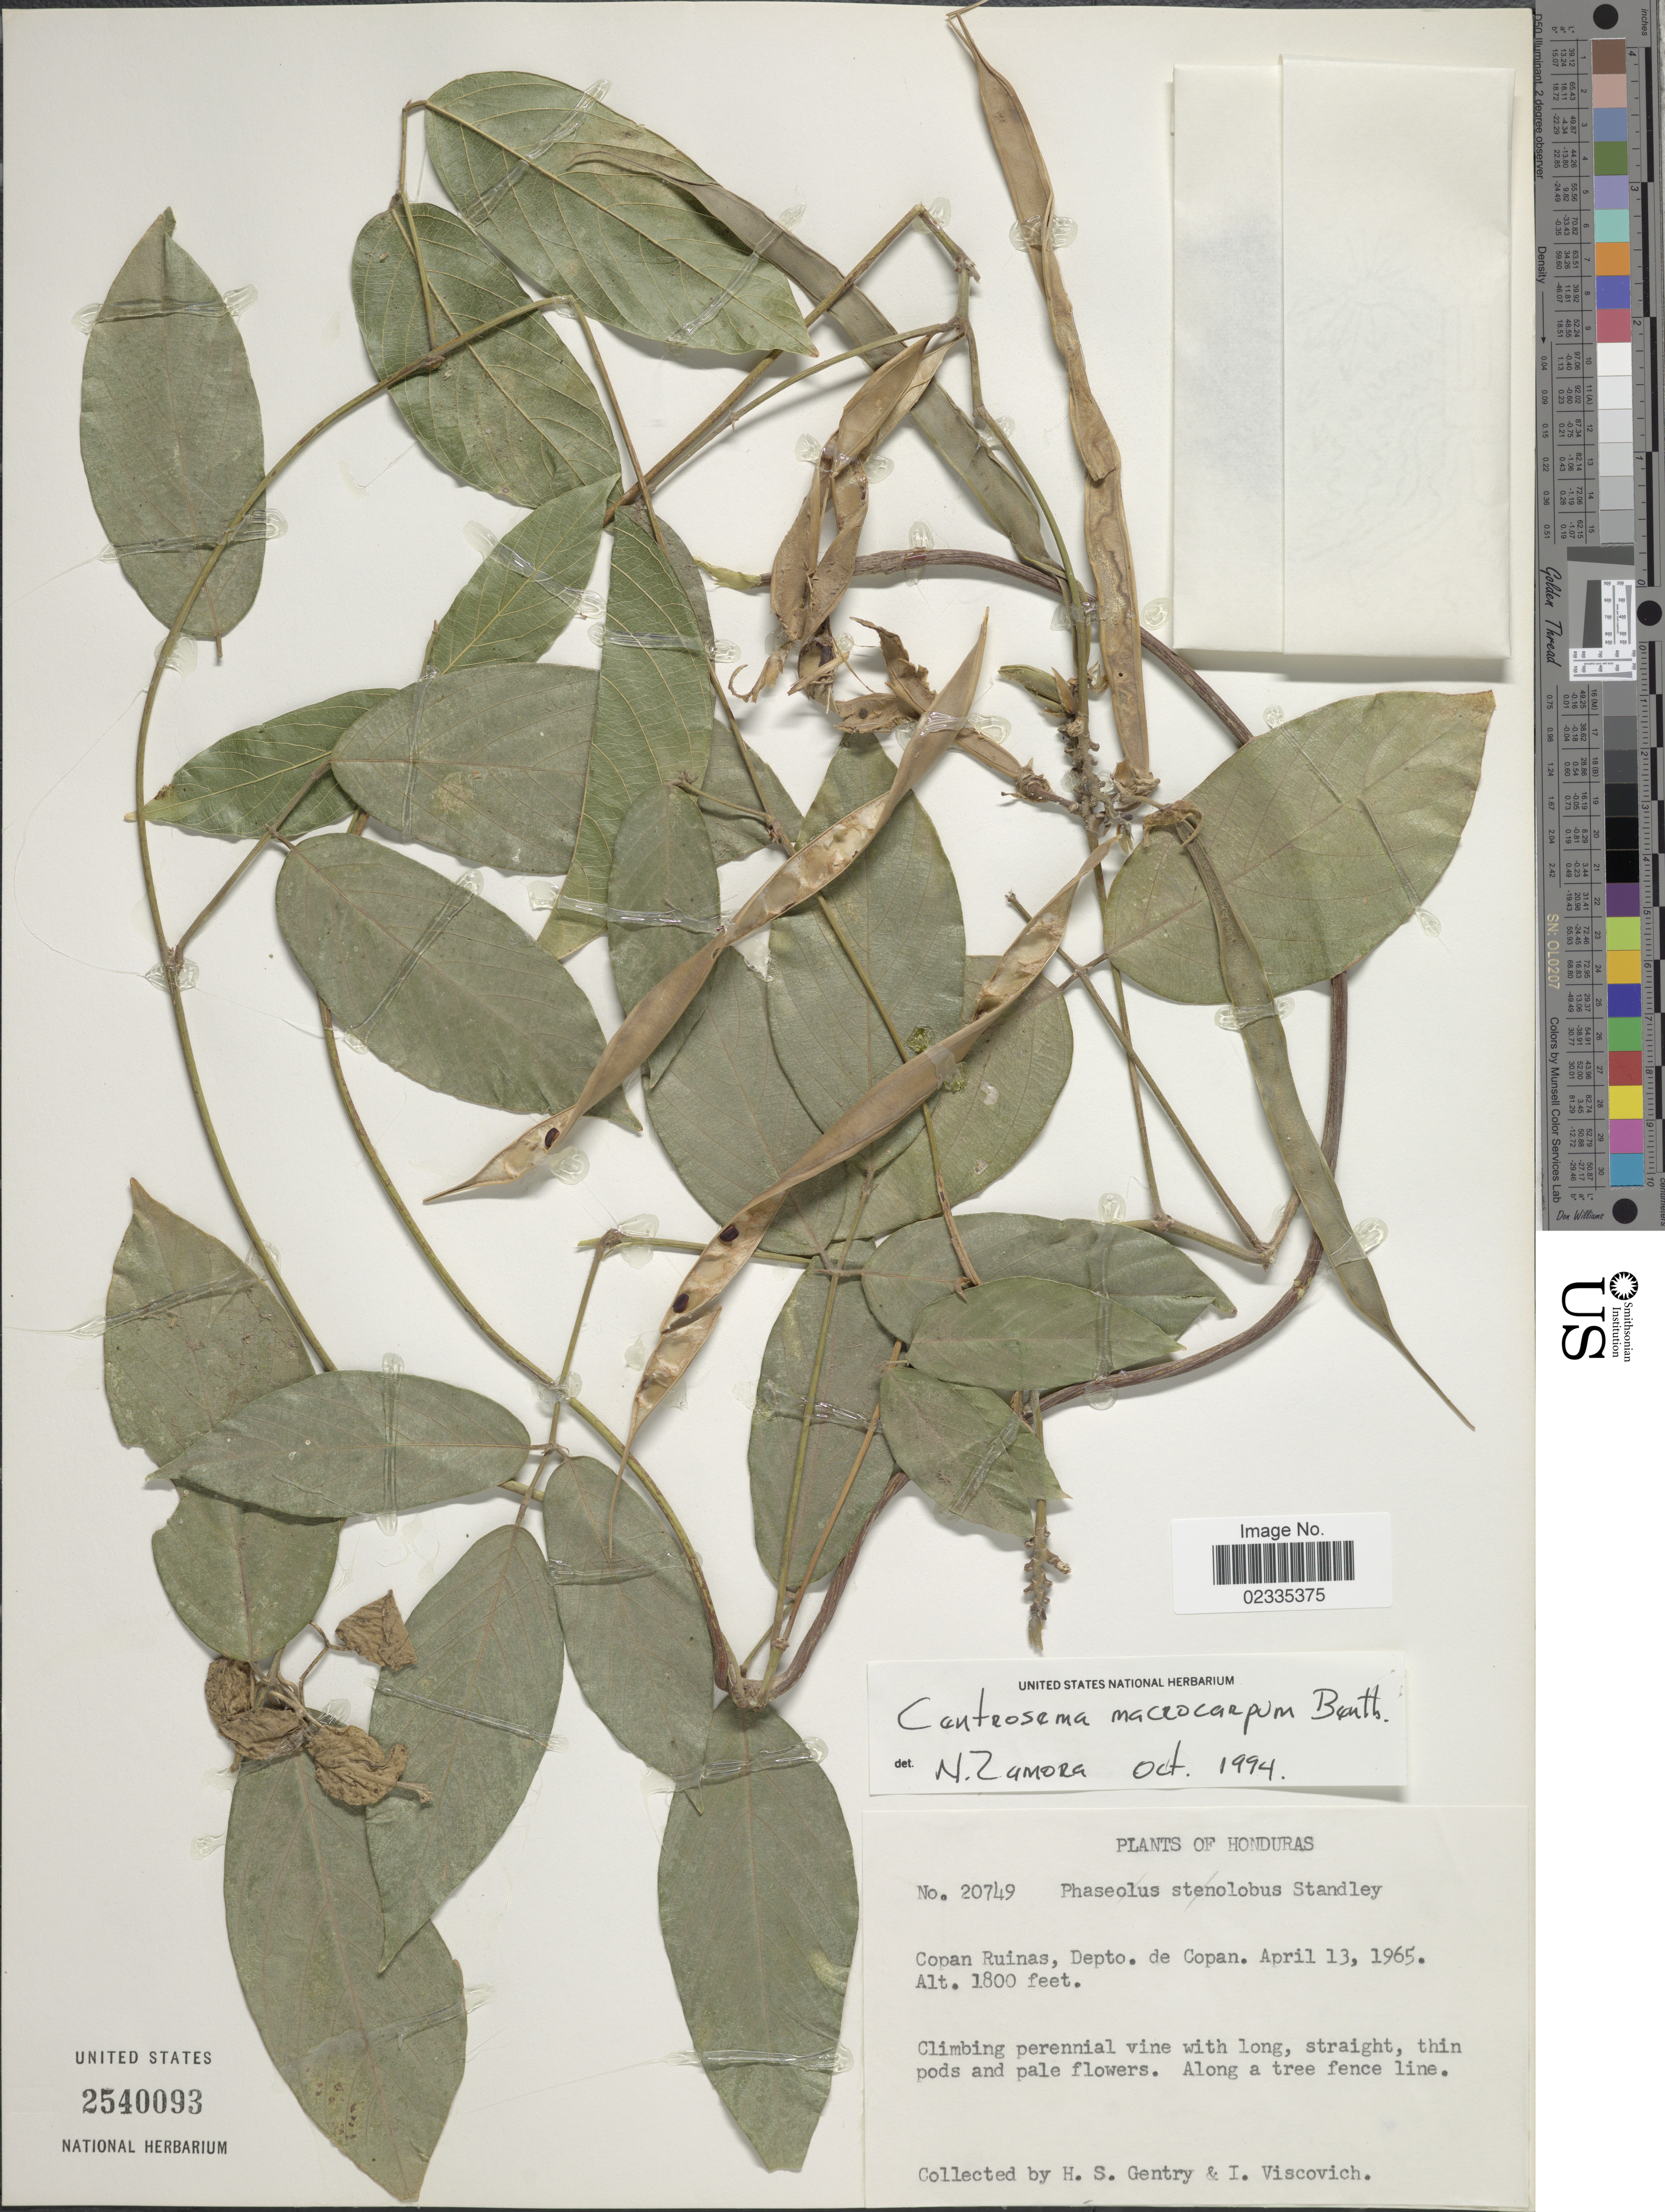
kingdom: Plantae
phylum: Tracheophyta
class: Magnoliopsida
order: Fabales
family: Fabaceae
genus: Centrosema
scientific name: Centrosema macrocarpum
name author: Benth.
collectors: H. S. Gentry & I. Viscovish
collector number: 20749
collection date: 1965-04-13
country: Honduras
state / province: Copán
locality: Copan Ruinas, Dpto. de Copan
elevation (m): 549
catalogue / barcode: US 2540093